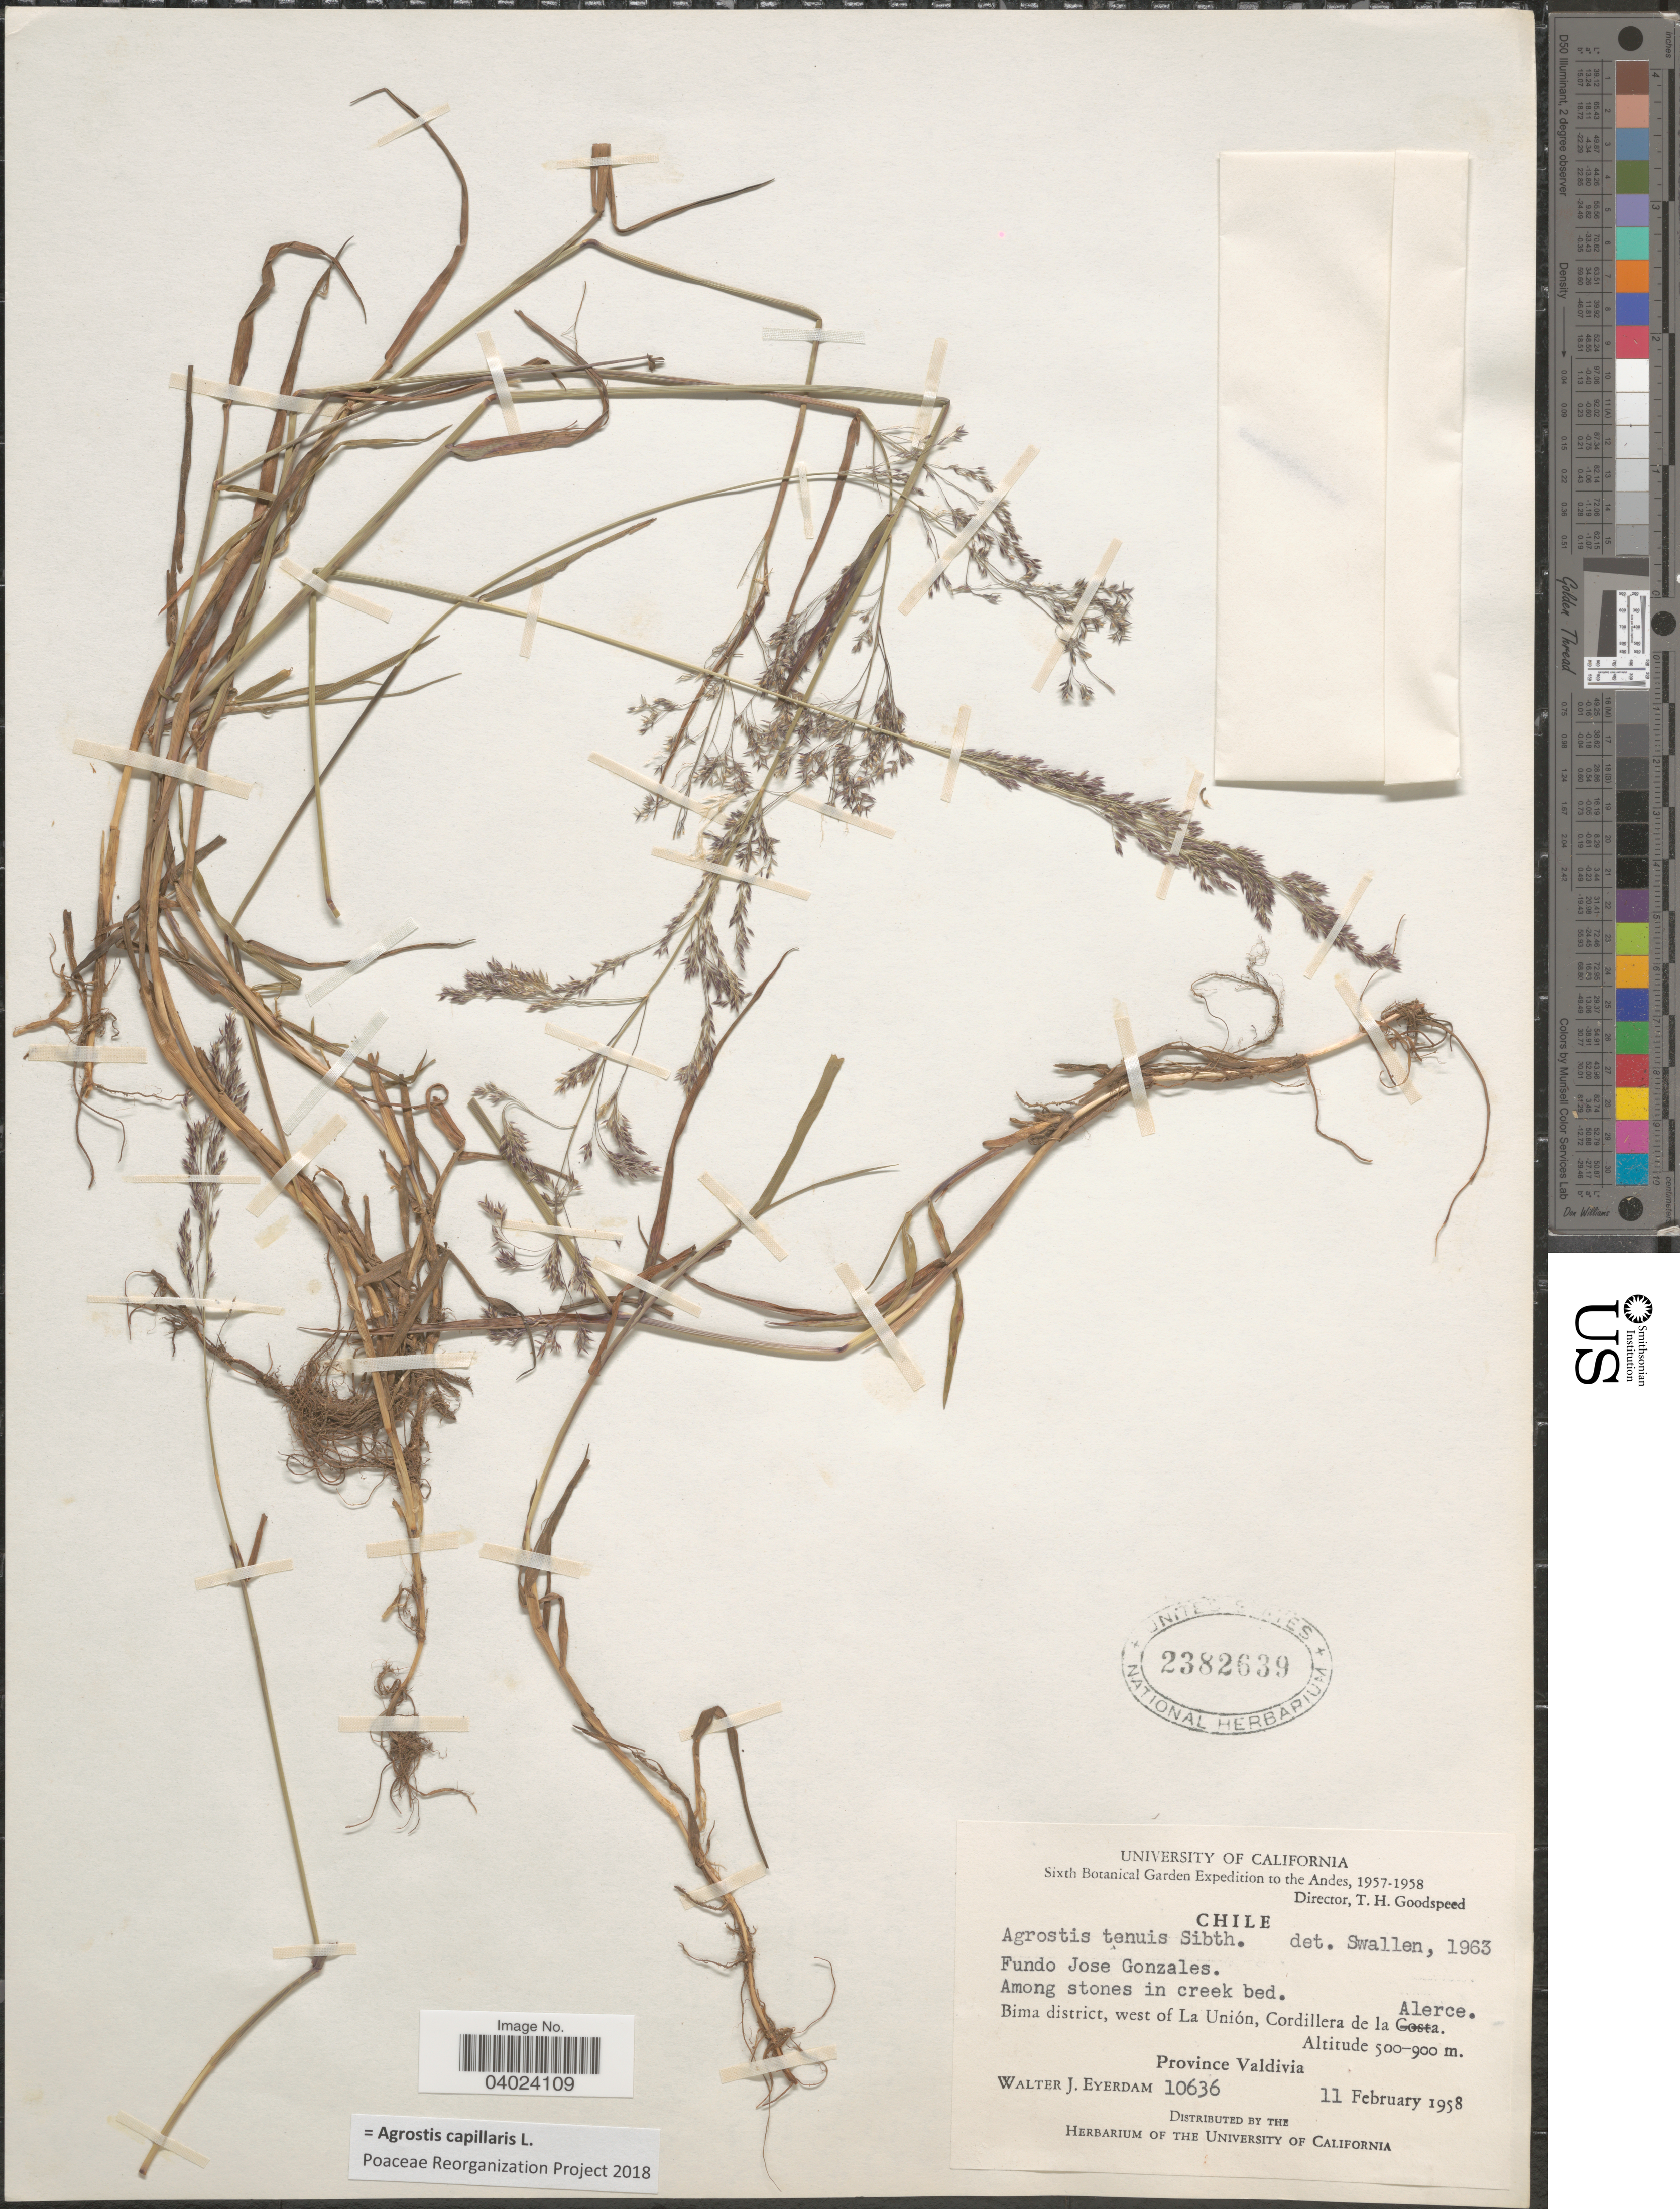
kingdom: Plantae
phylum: Tracheophyta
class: Liliopsida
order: Poales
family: Poaceae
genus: Agrostis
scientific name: Agrostis capillaris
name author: L.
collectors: W. J. Eyerdam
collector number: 10636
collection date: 1958-02-11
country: Chile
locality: The Andes. Fundo Jose Gonzales. Bima district, west of La Unión, Cordillera de la Alerce. Province Valdivia.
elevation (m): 500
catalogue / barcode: US 2382639